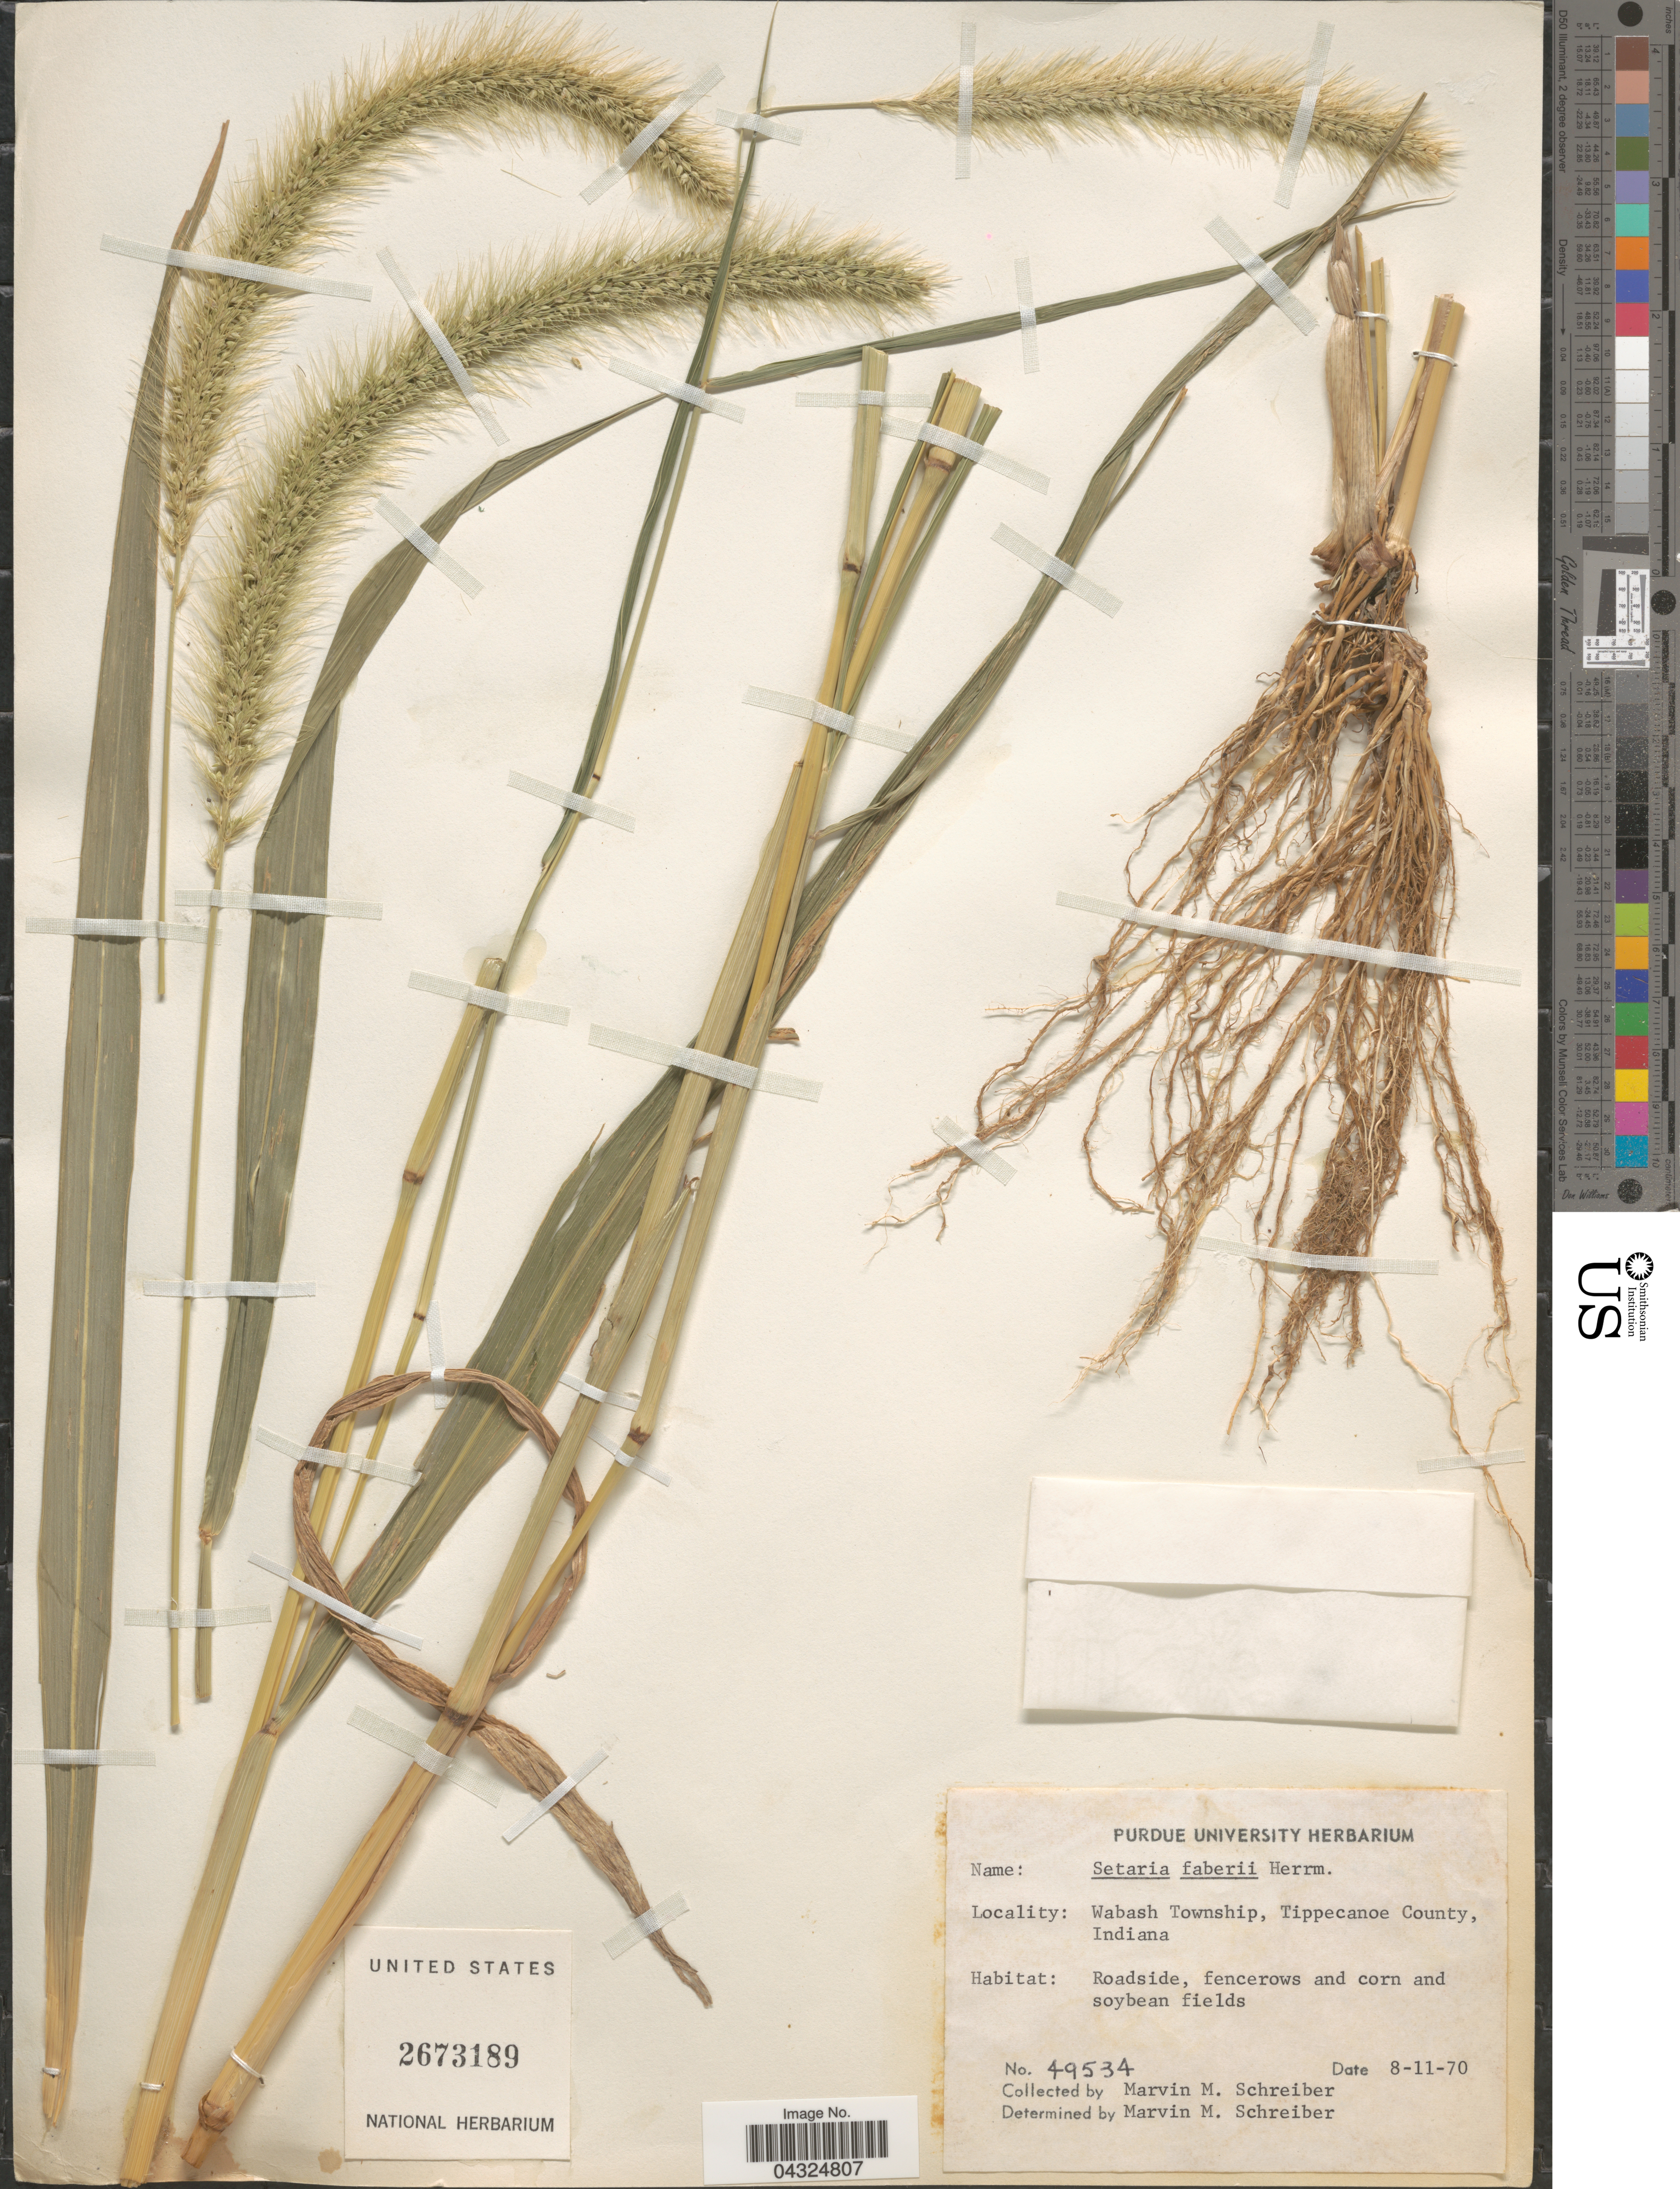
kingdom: Plantae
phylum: Tracheophyta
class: Liliopsida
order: Poales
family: Poaceae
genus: Setaria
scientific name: Setaria faberi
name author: R.A.W. Herrm.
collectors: M. Schreiber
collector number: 49534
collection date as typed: Transcribed d/m/y: 11/8/70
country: United States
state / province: Indiana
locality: Wabash Township, Tippecanoe County. Roadside, fencerows and corn and soybean fields.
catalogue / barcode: US 2673189